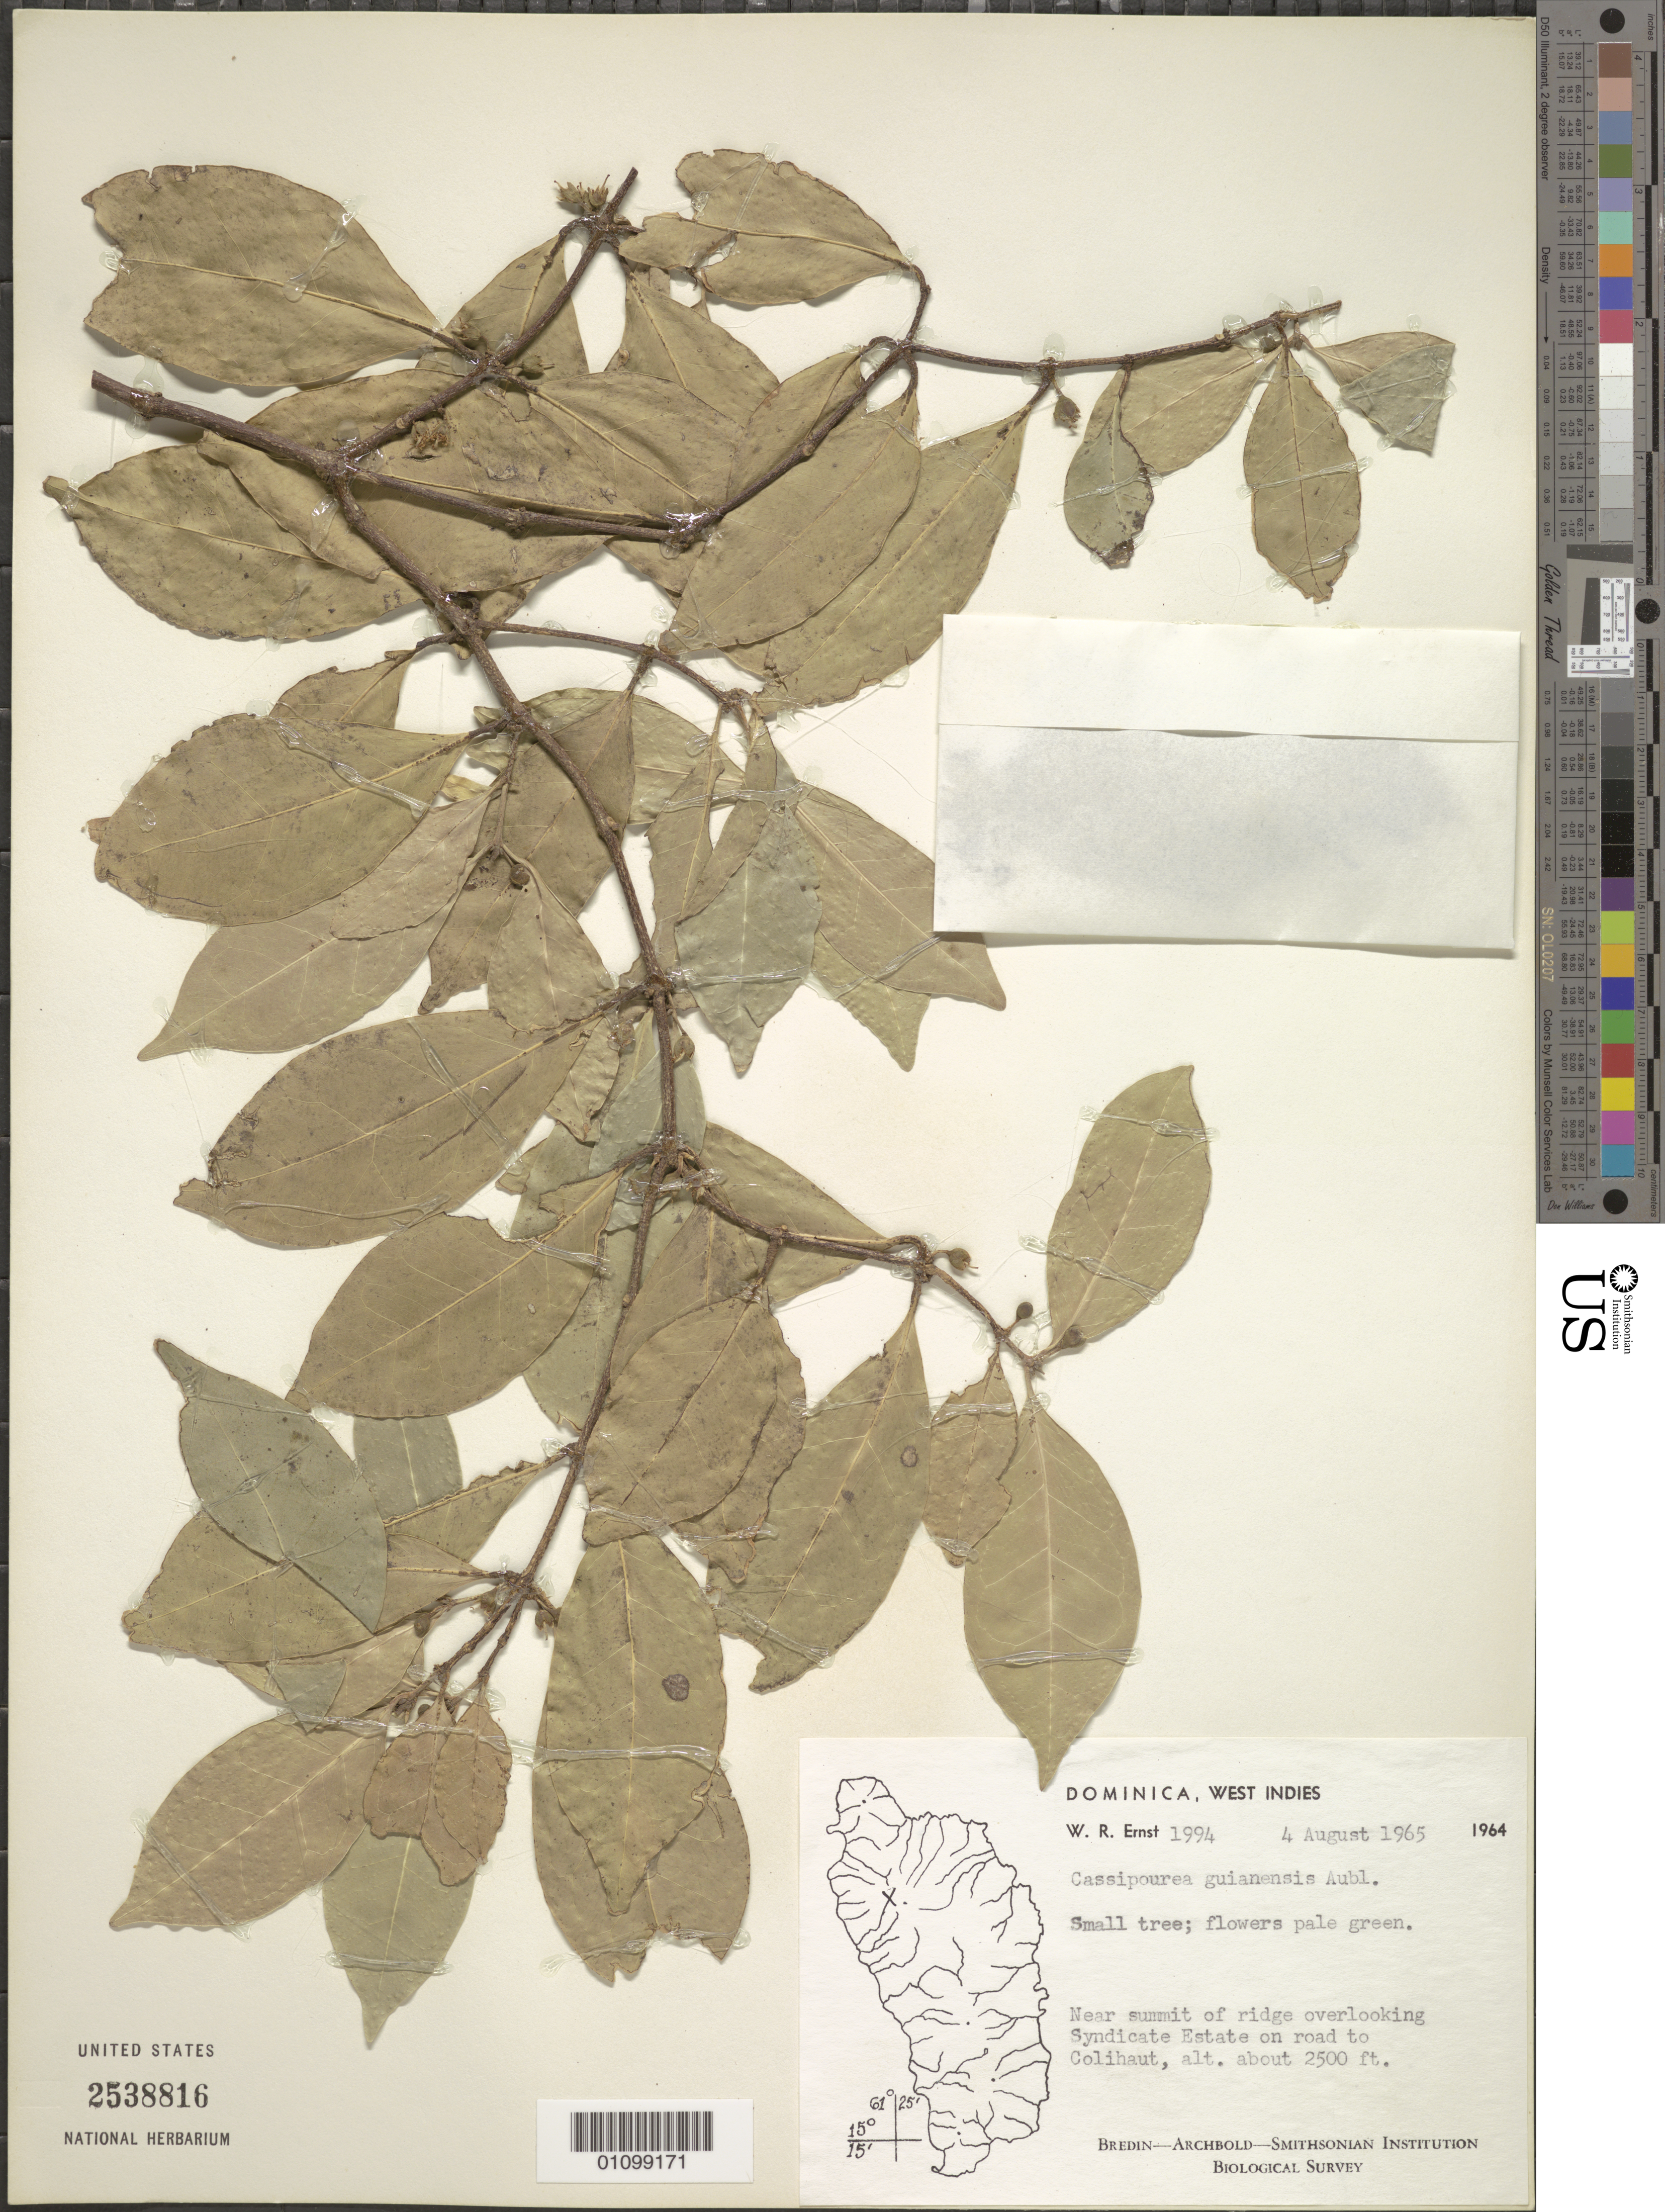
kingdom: Plantae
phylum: Tracheophyta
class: Magnoliopsida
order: Malpighiales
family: Rhizophoraceae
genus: Cassipourea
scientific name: Cassipourea guianensis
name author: Aubl.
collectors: W. R. Ernst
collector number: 1994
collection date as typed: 04 Aug 1965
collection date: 1965-08-04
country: Dominica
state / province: St. Andrew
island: Dominica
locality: Near summit of ridge overlooking Syndicate Estate on road to Colihaut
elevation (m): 762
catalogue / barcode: US 2538816